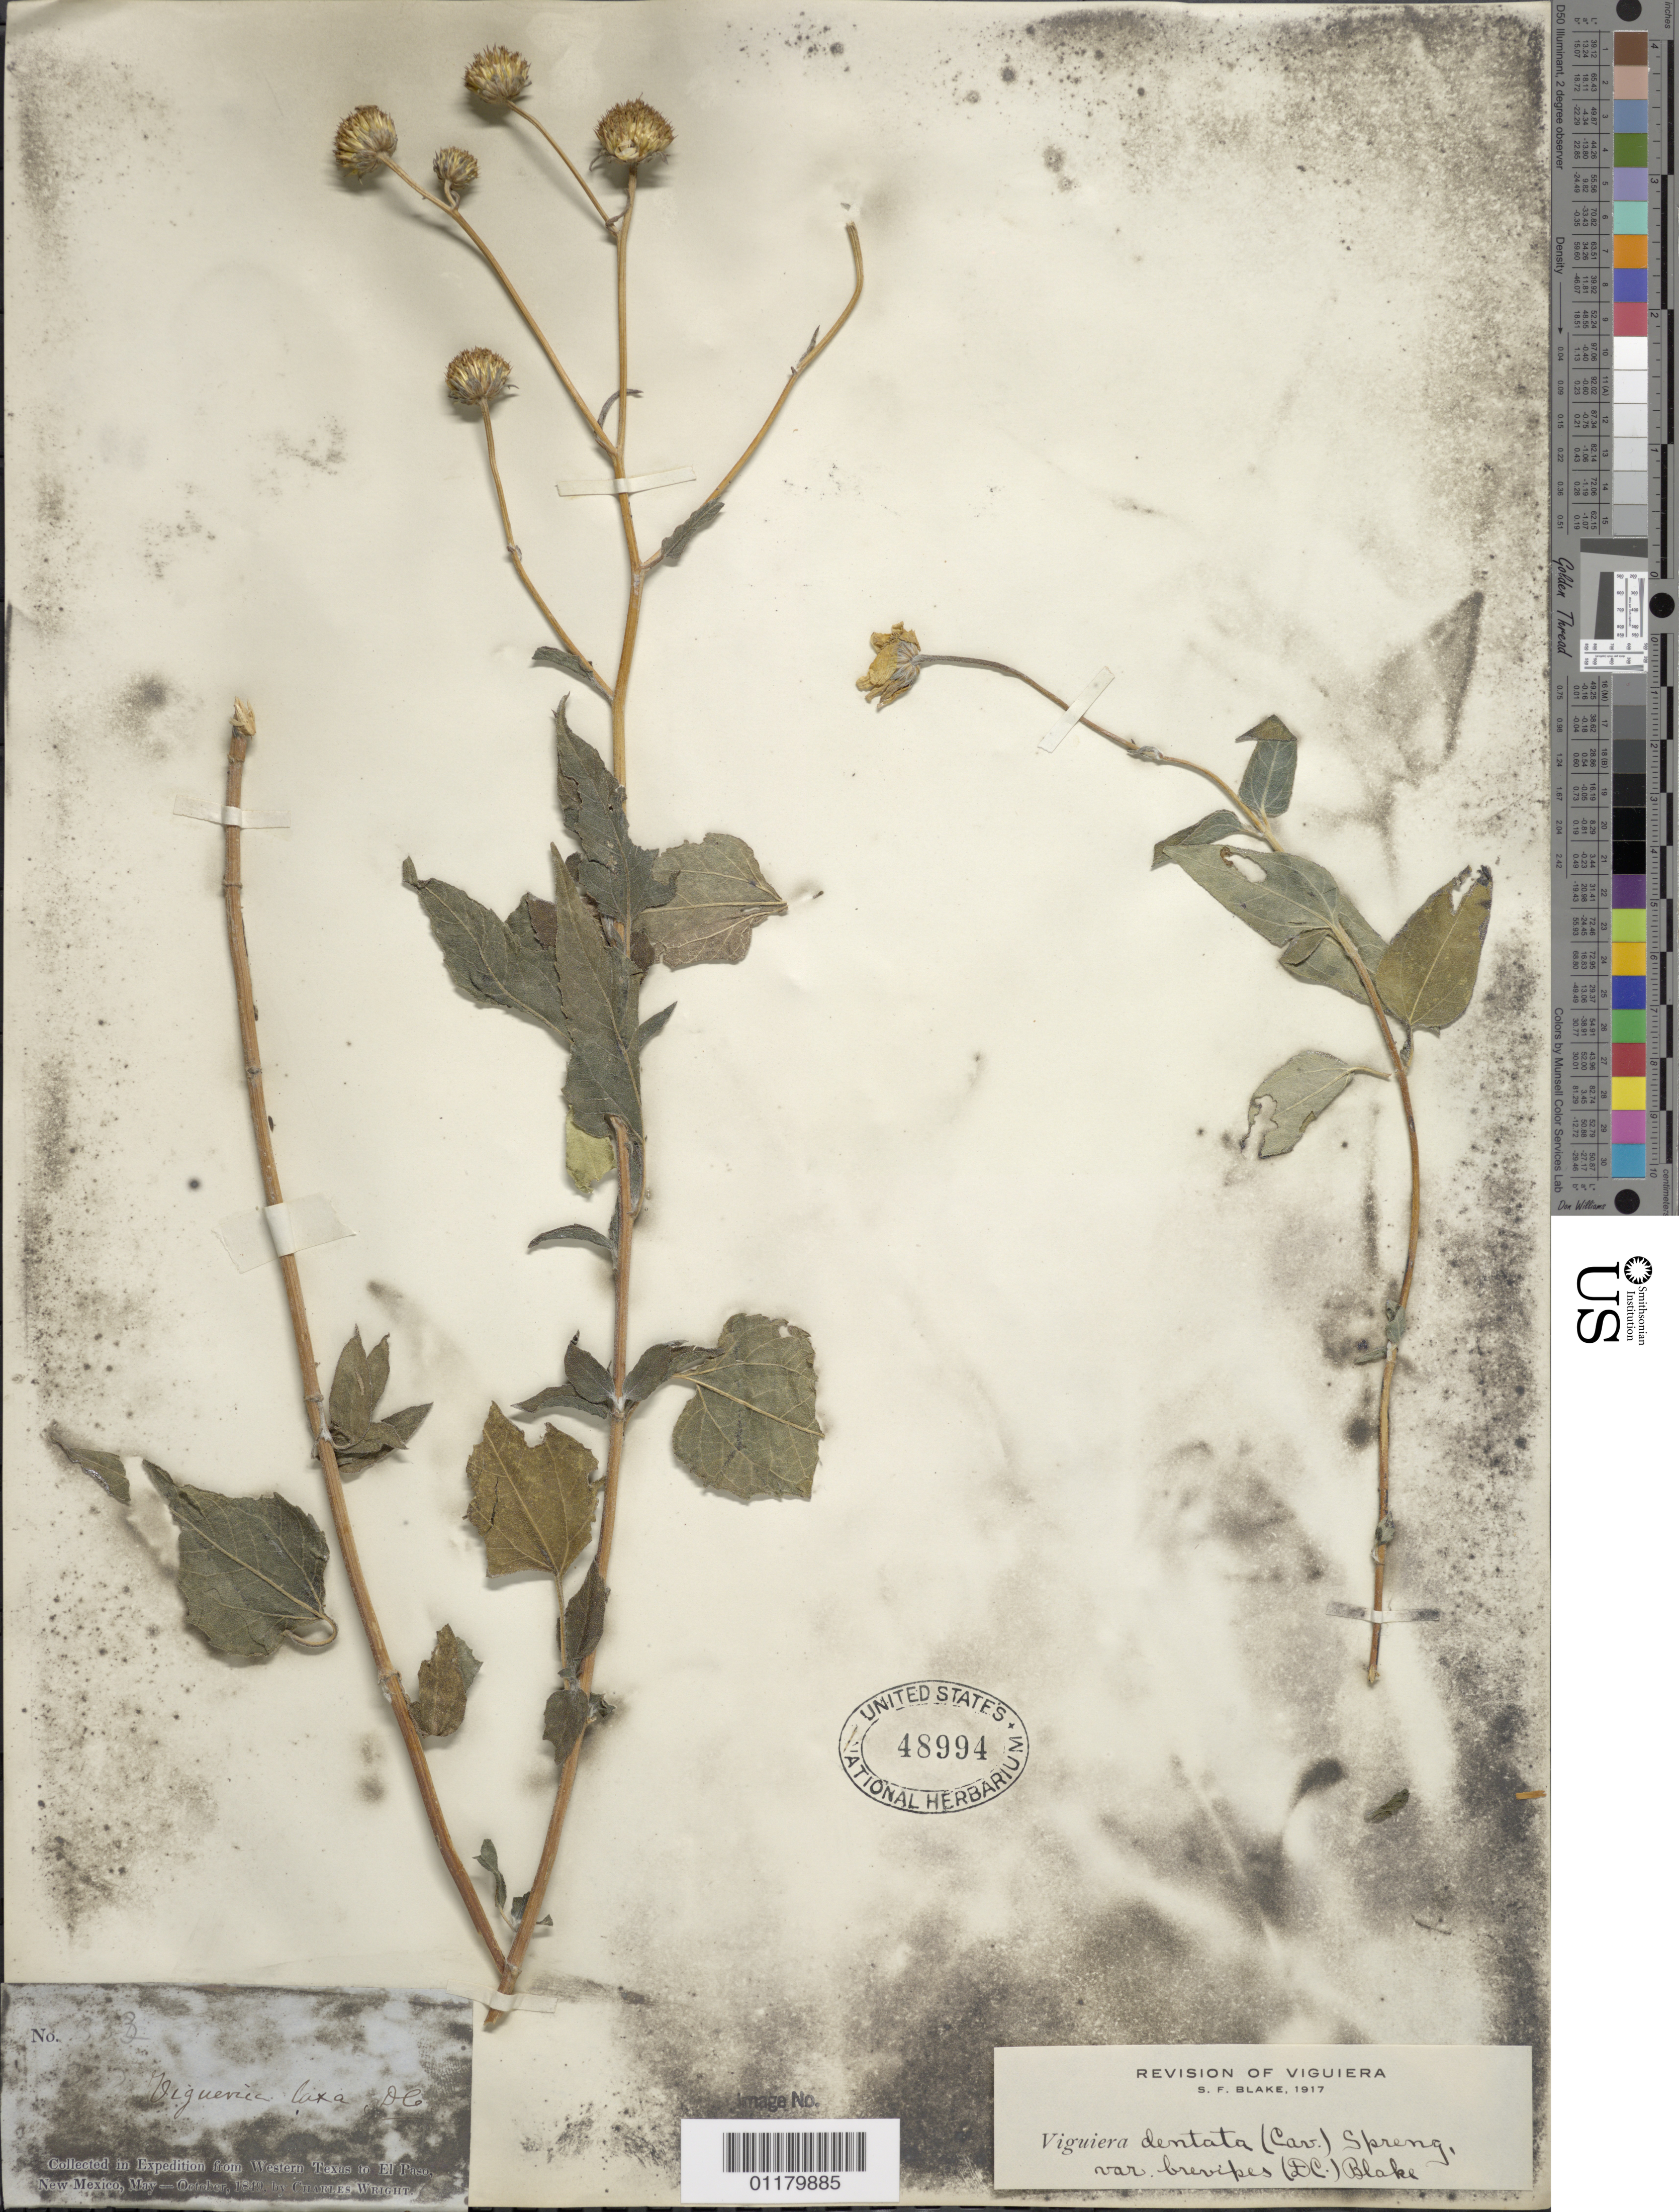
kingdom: Plantae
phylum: Tracheophyta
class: Magnoliopsida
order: Asterales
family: Asteraceae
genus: Viguiera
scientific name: Viguiera dentata var. brevipes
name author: (DC.) S.F. Blake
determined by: Blake, Sydney F.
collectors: C. Wright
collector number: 333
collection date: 1849-05/1849-10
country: United States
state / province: New Mexico / Texas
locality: from Western Texas to El Paso, New Mexico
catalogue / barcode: US 48994